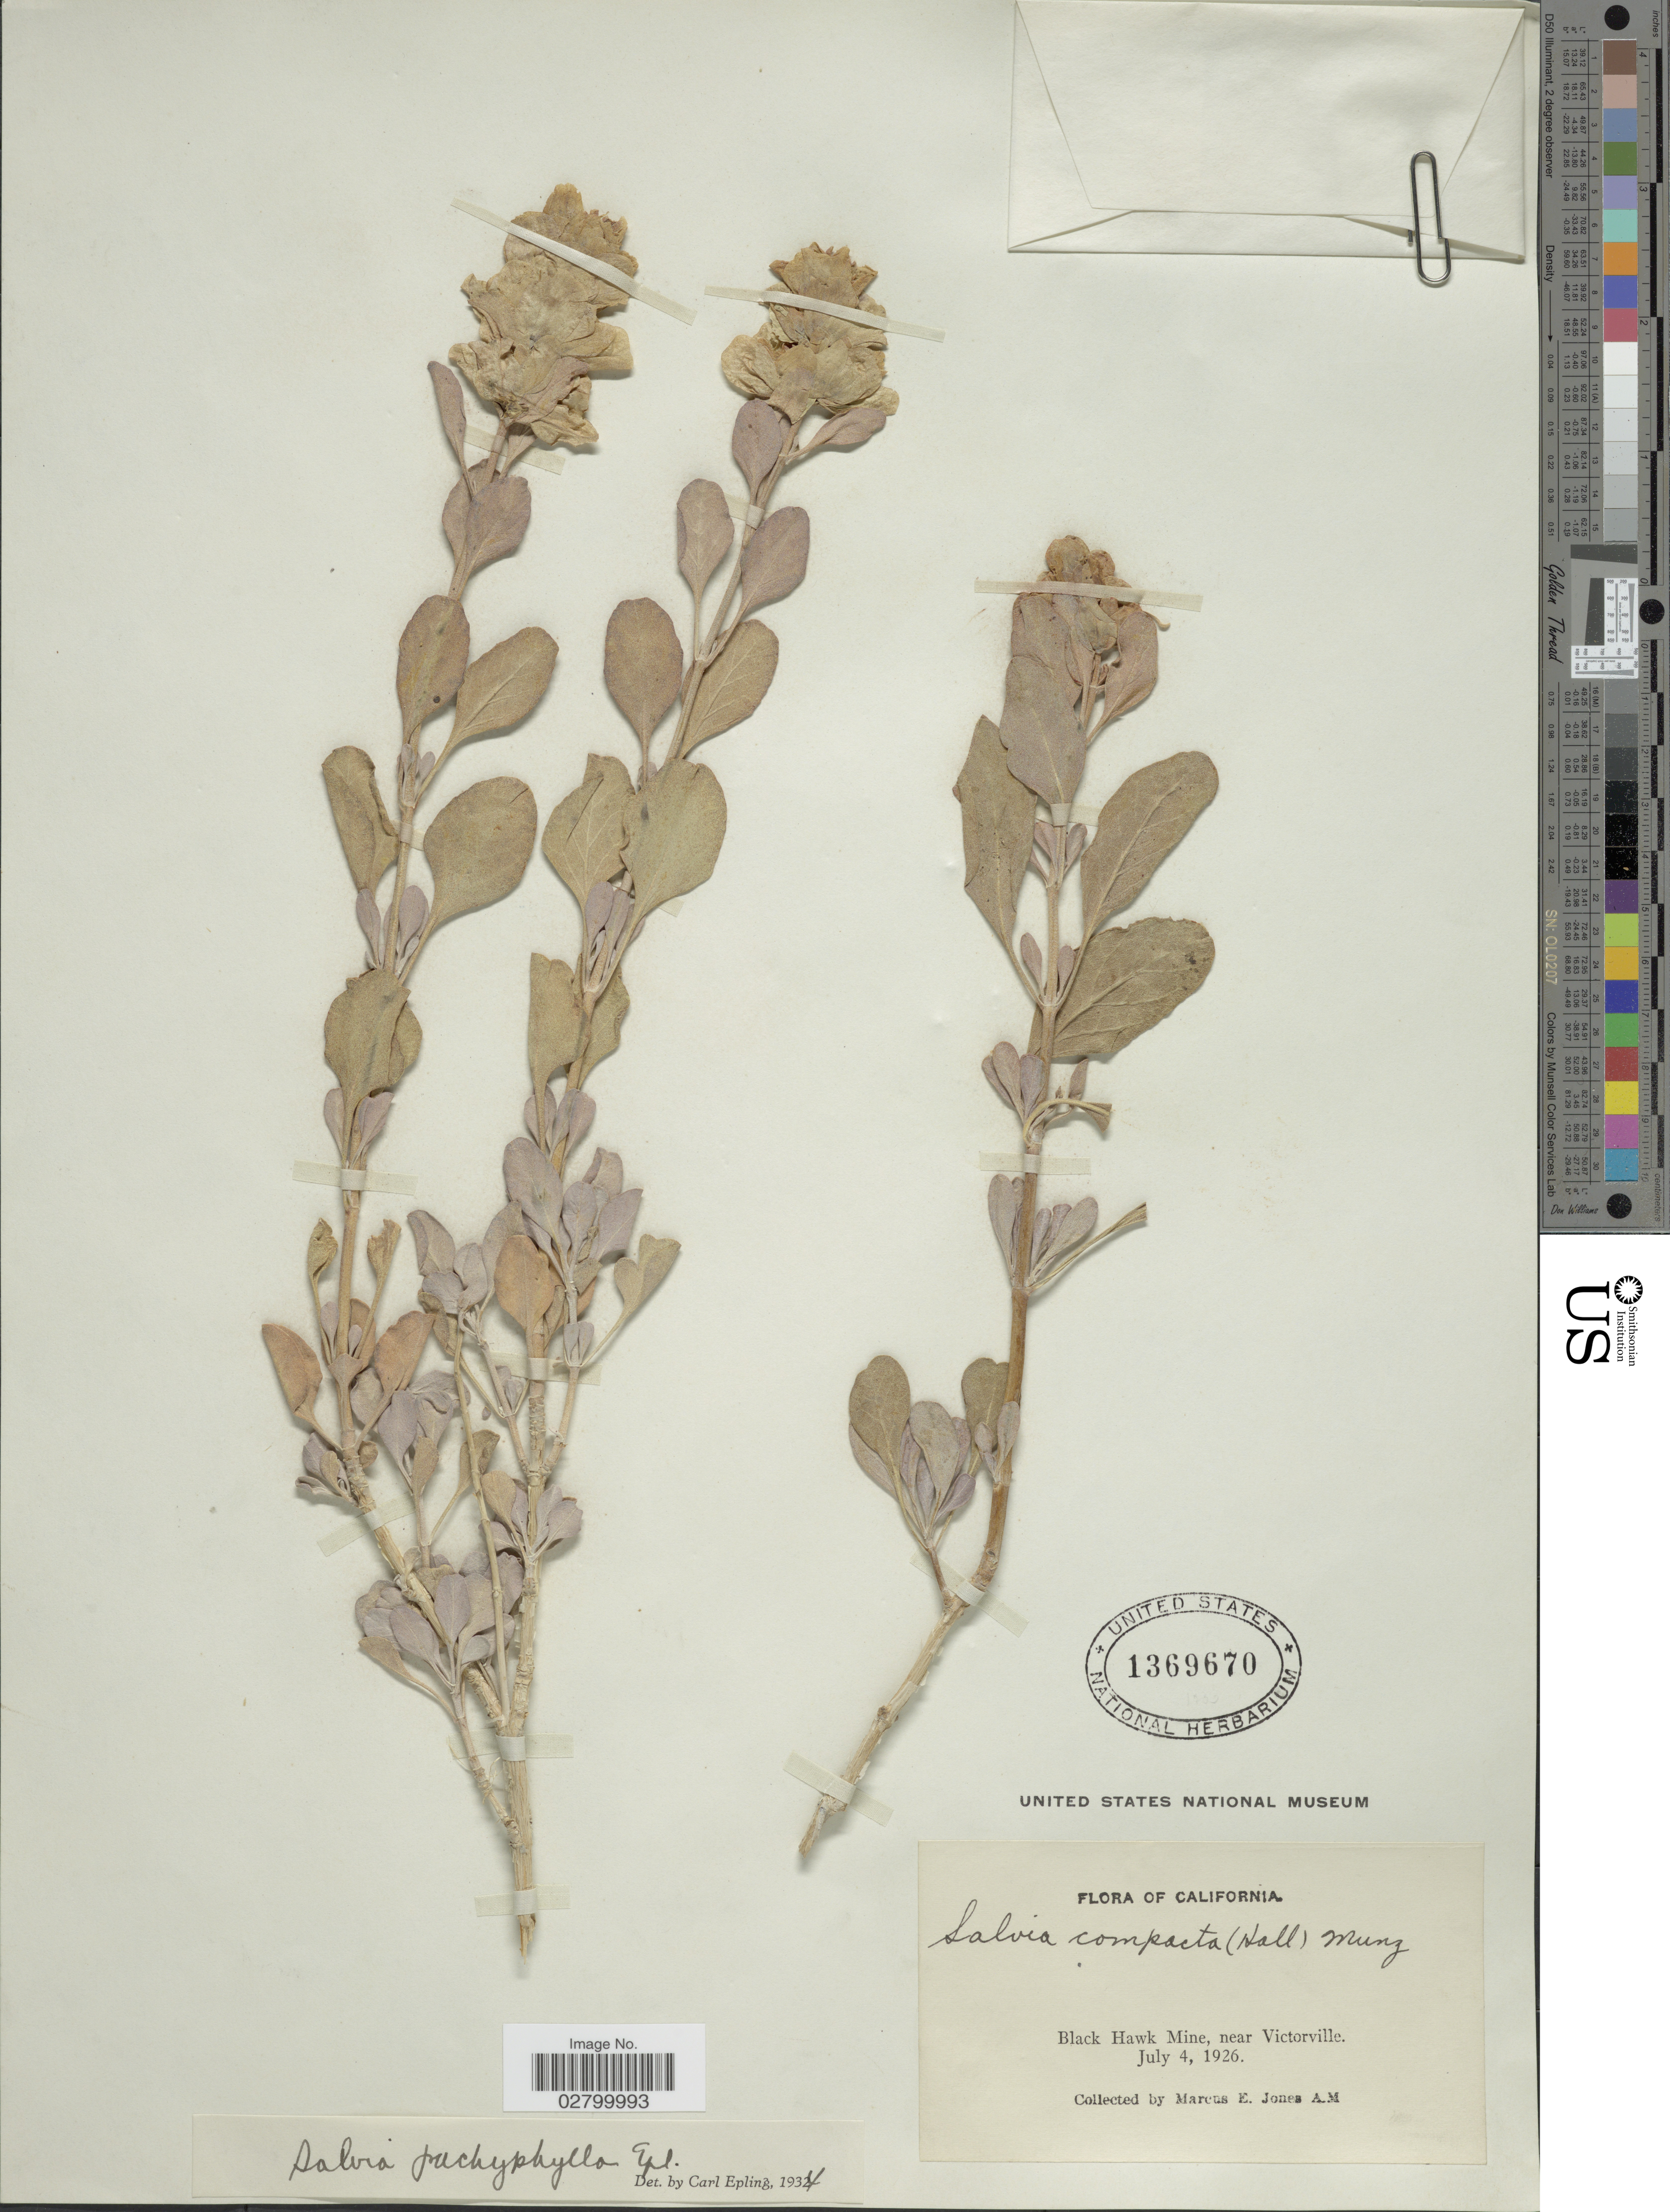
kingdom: Plantae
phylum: Tracheophyta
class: Magnoliopsida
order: Lamiales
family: Lamiaceae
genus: Salvia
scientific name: Salvia pachyphylla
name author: Epling ex Munz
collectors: M. E. Jones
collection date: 1926-07-04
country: United States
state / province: California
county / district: San Barnadino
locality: Black Hawk Mine, near Victorville.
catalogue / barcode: US 1369670